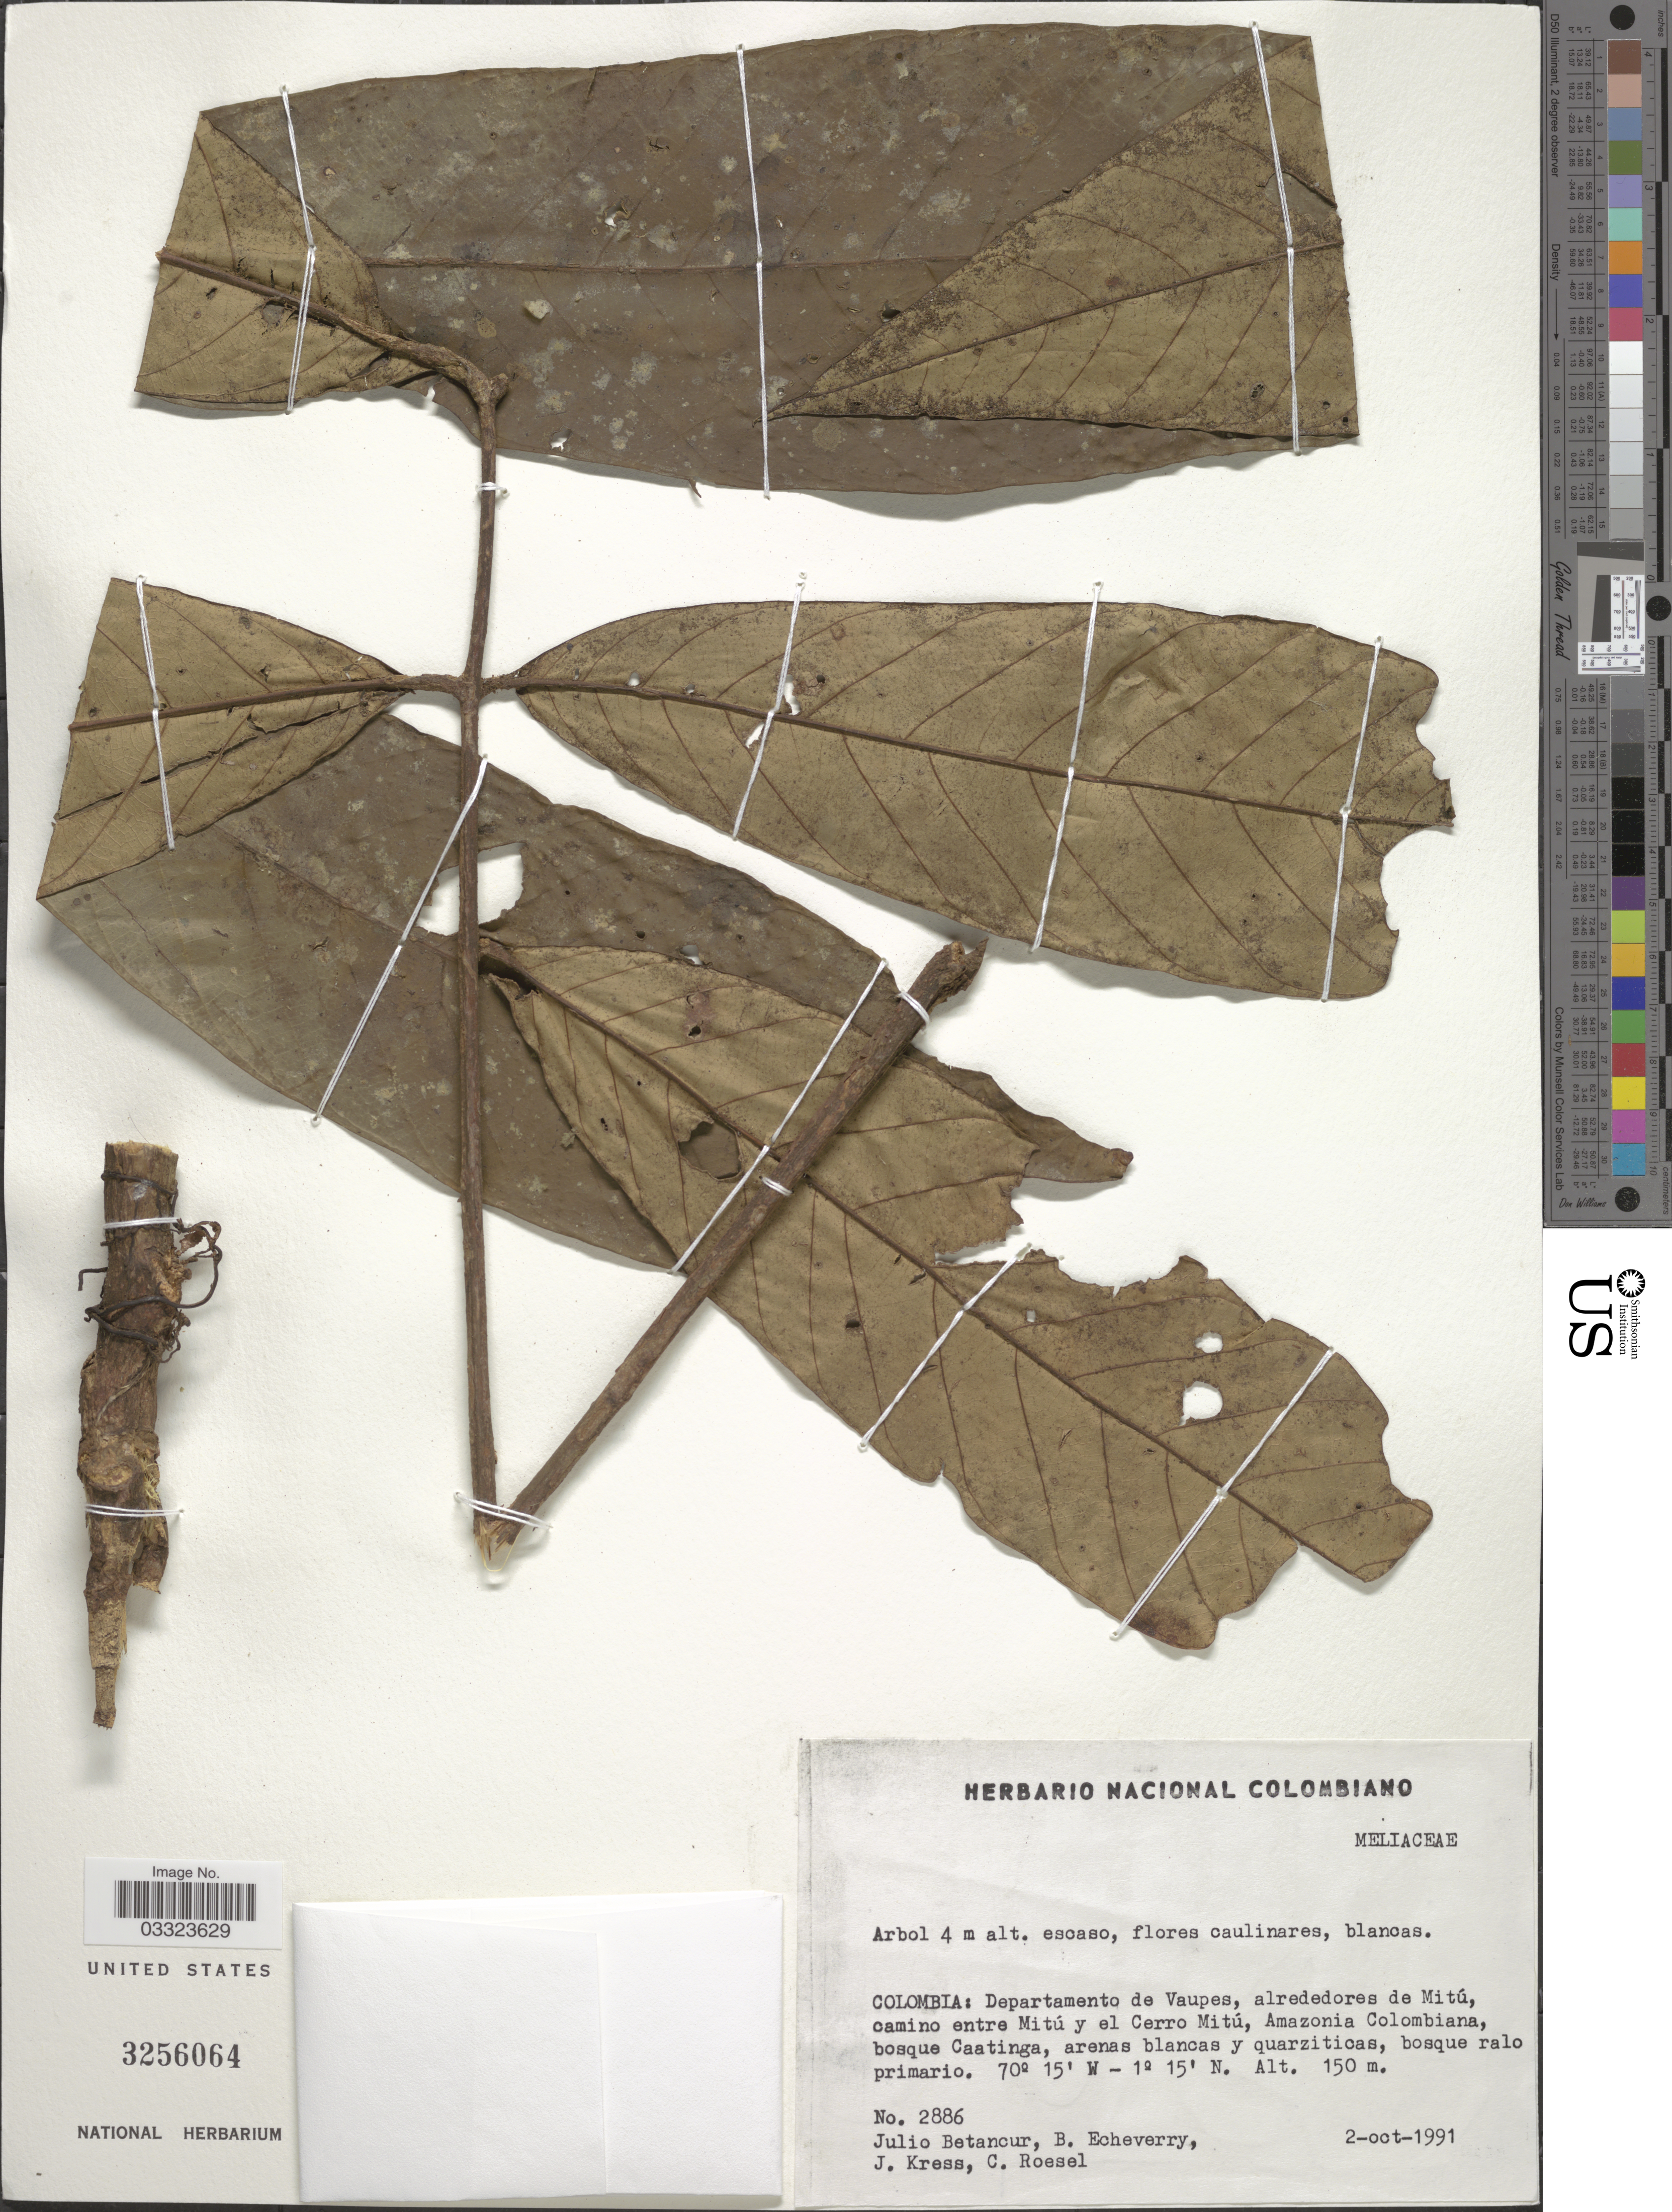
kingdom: Plantae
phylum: Tracheophyta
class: Magnoliopsida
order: Sapindales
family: Meliaceae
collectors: J. Betanacur, B. Echeverry, J. Kress & C. S. Roesel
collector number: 2886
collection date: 1991-10-02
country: Colombia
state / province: Vaupés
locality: Departamento de Vaupes, alrededores de Mitú, camino entre Mitú y el Cerro Mitú, Amazonia Colombiana, bosque Caatinga.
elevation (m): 150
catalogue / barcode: US 3256064